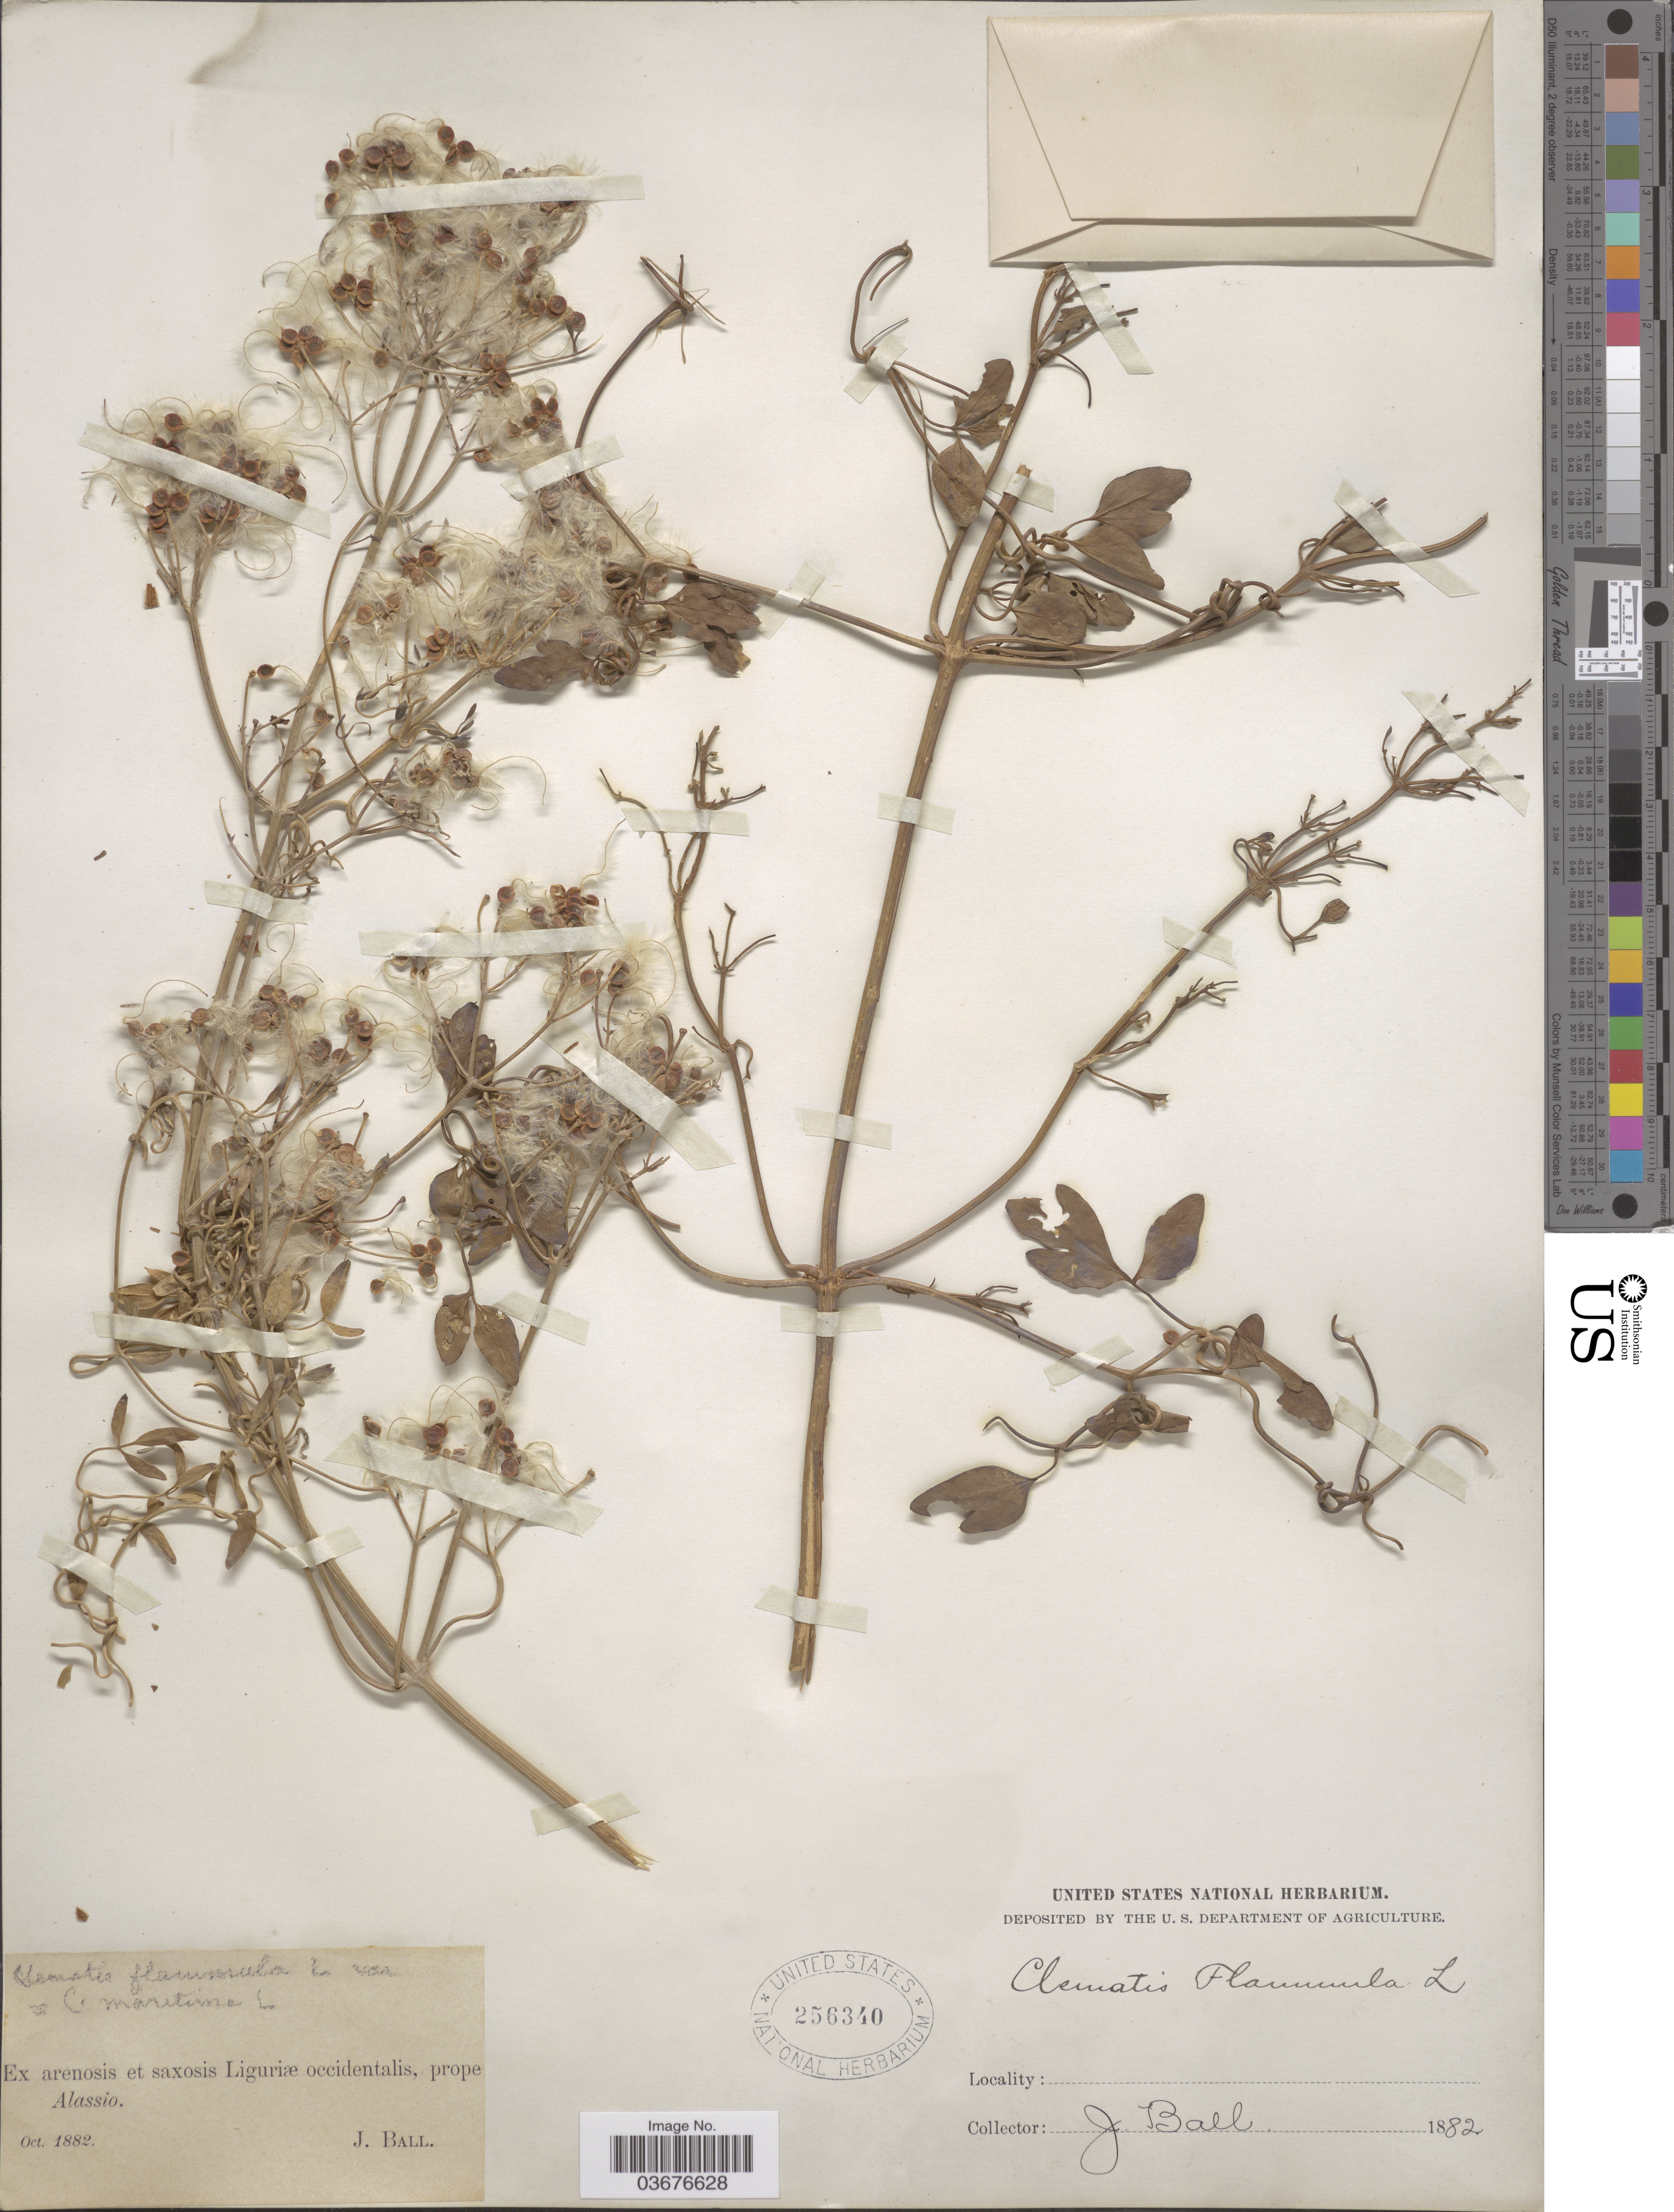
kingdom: Plantae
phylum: Tracheophyta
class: Magnoliopsida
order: Ranunculales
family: Ranunculaceae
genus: Clematis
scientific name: Clematis flammula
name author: L.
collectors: J. Ball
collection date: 1882-10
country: Italy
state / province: Liguria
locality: Ex arenosis et saxosis Liguriæ occidentalis, prope Alassio.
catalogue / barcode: US 256340